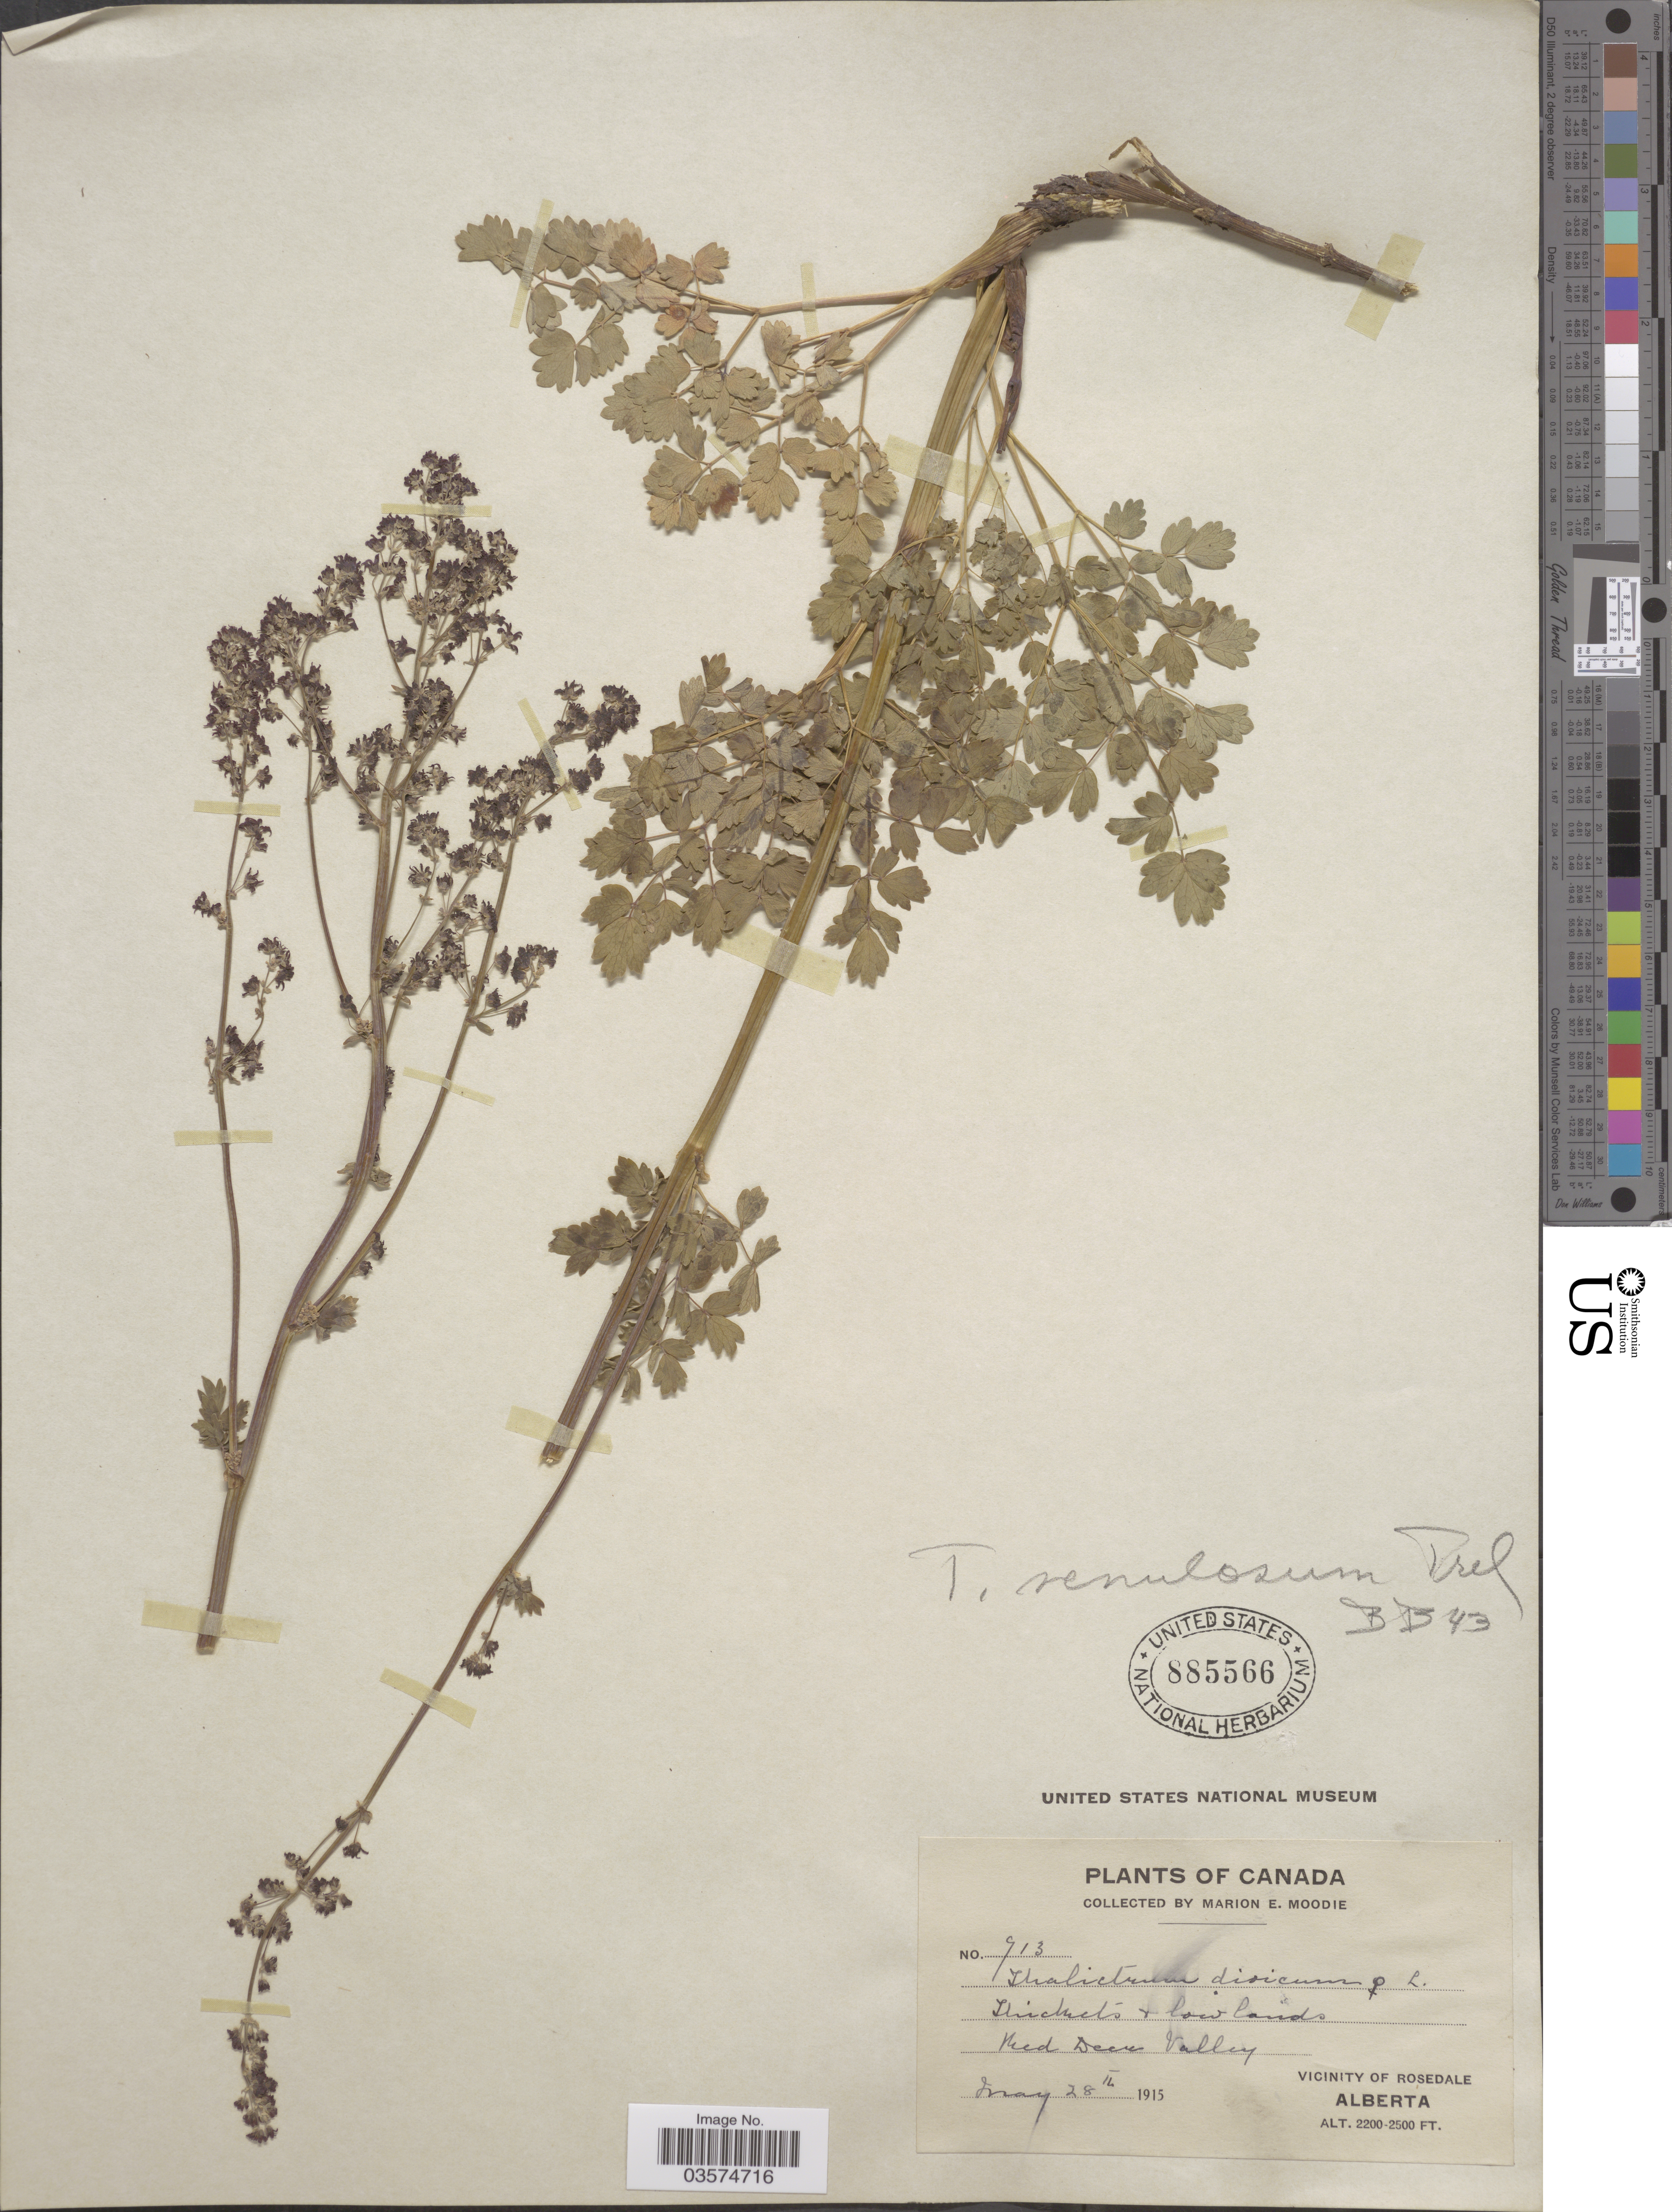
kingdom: Plantae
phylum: Tracheophyta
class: Magnoliopsida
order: Ranunculales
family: Ranunculaceae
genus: Thalictrum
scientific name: Thalictrum venulosum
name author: Trel.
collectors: M. E. Moodie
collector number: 913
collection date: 1915-05-28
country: Canada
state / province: Alberta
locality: Thickets + low lands. Red Deer Valley. Vicinity of Rosedale.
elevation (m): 671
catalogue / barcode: US 885566